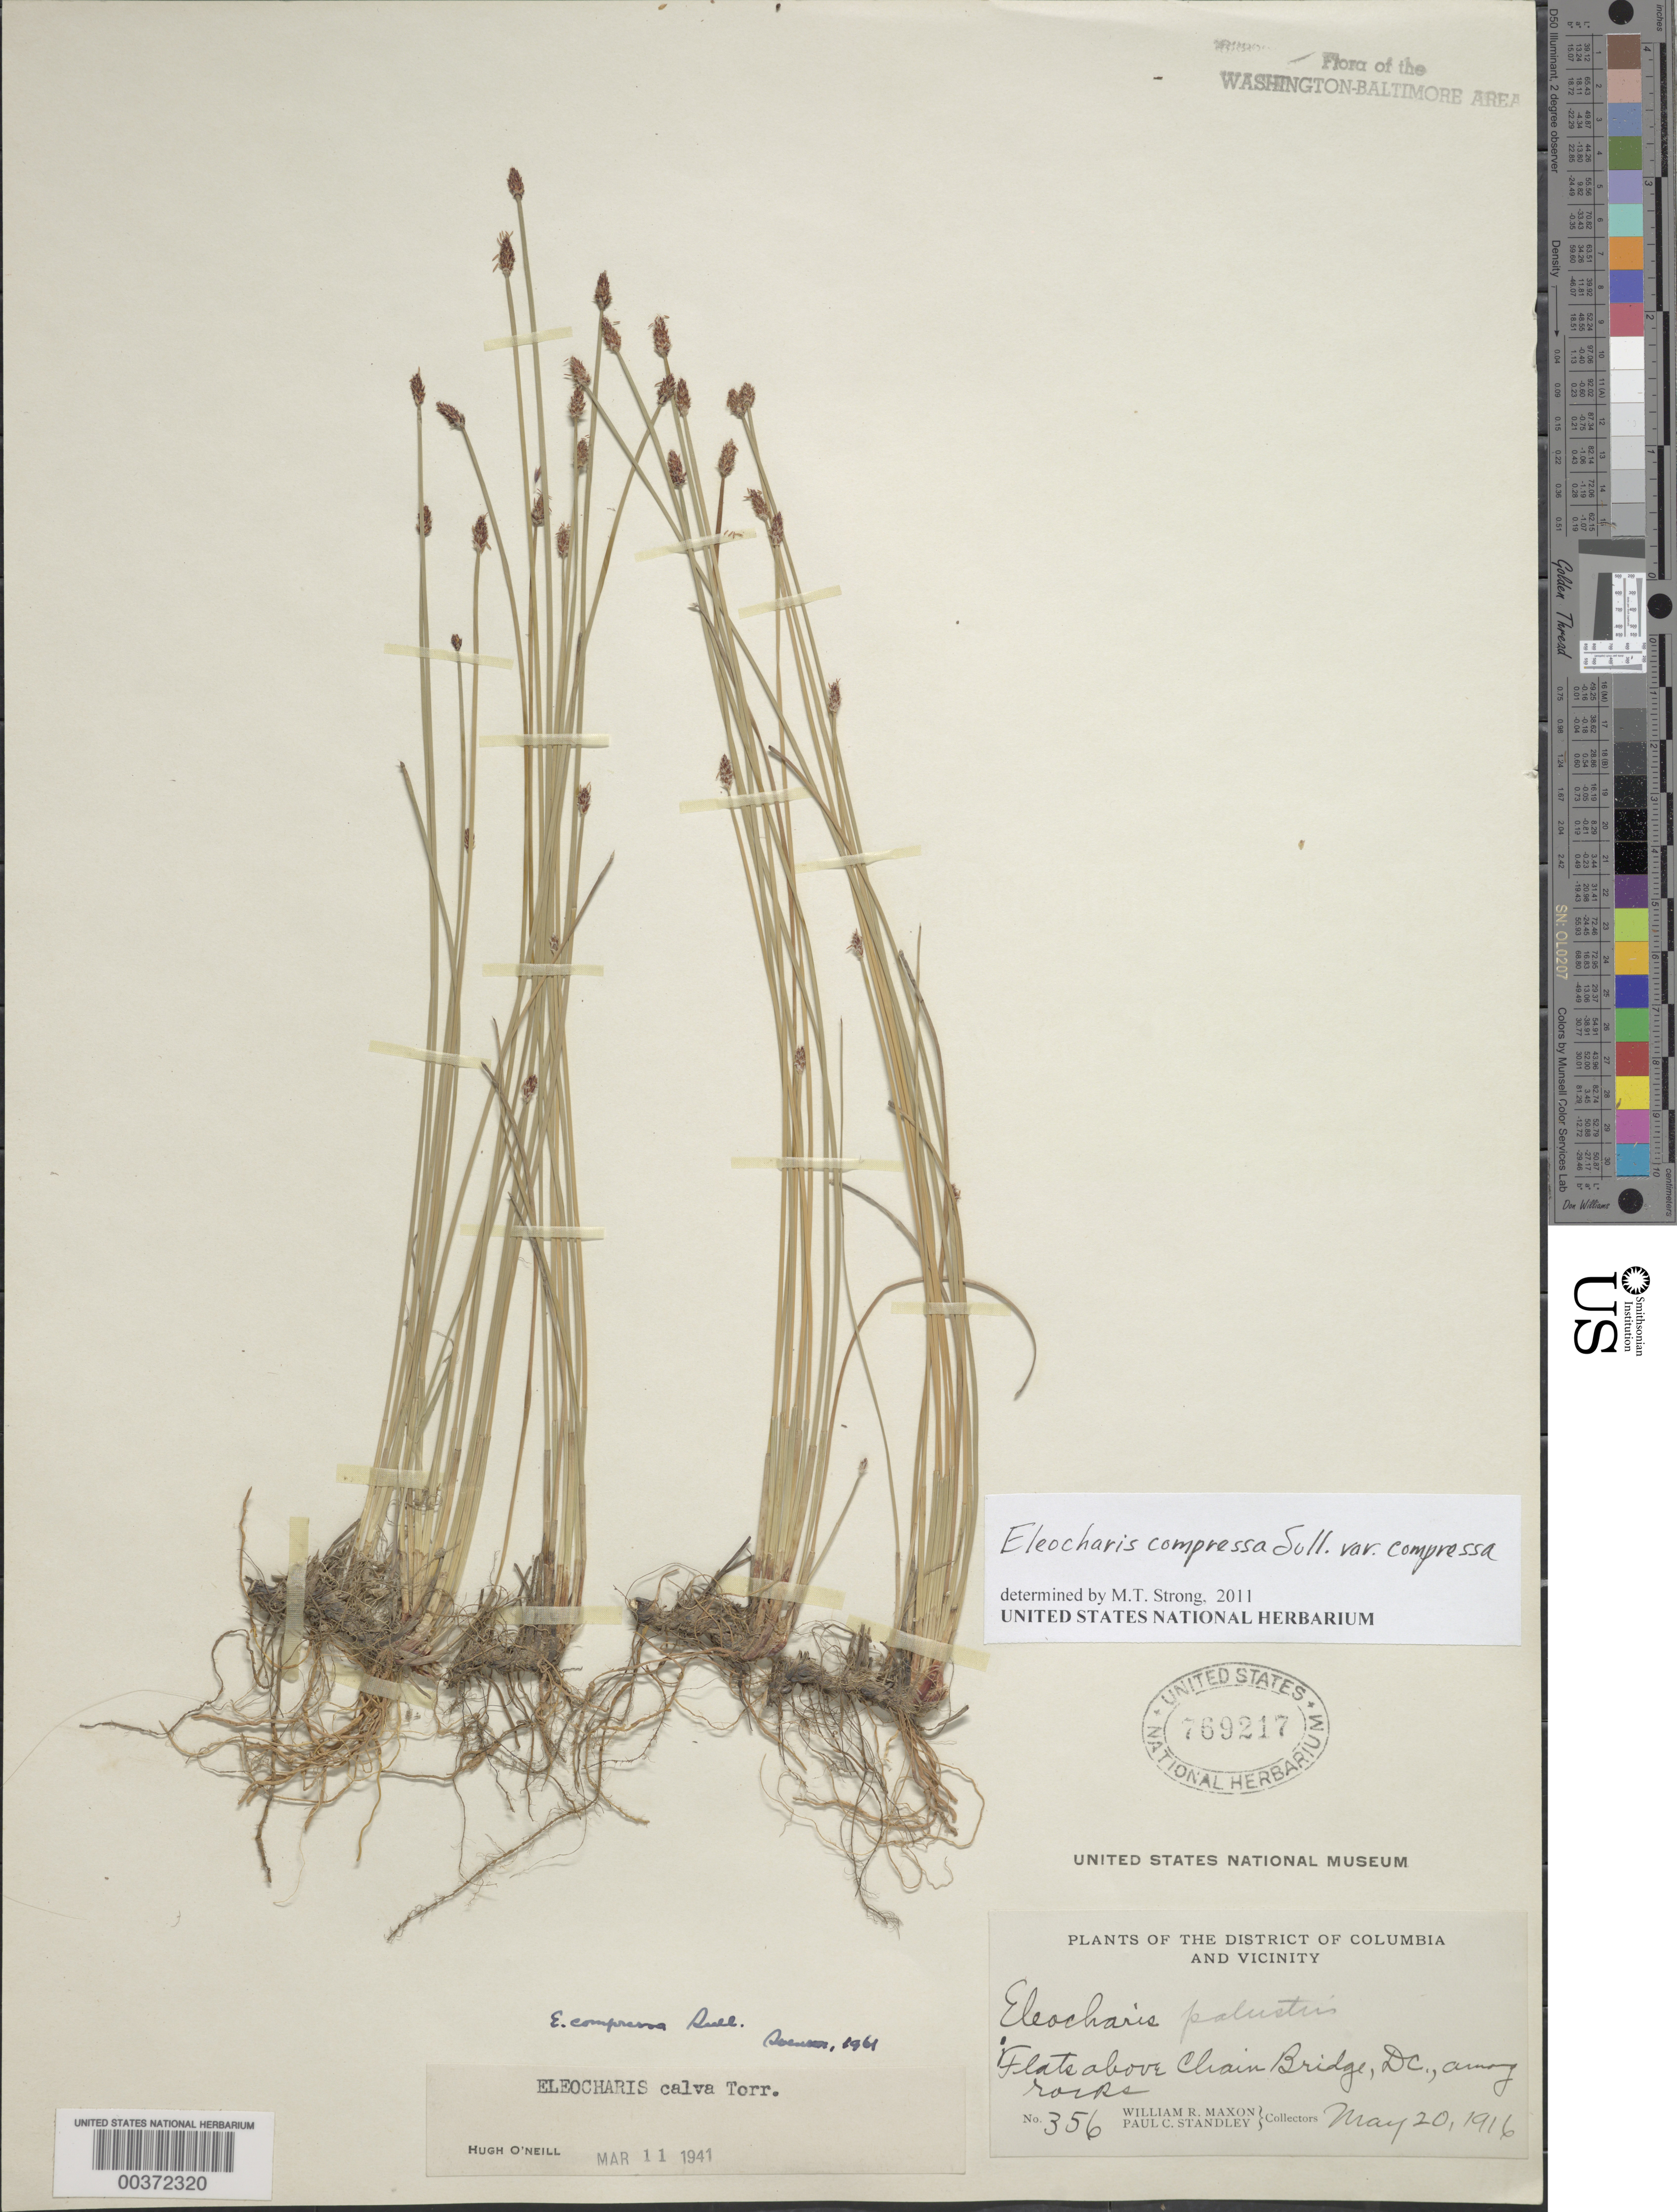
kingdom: Plantae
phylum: Tracheophyta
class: Liliopsida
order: Poales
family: Cyperaceae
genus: Eleocharis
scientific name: Eleocharis compressa var. compressa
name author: Sull.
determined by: Strong, Mark T., (BOT), Smithsonian Institution - National Museum of Natural History (UNITED STATES)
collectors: W. R. Maxon & P. C. Standley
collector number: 356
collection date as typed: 20 May 1916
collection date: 1916-05-20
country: United States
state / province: District of Columbia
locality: Above Chain Bridge, flats C. & O. Canal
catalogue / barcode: US 769217